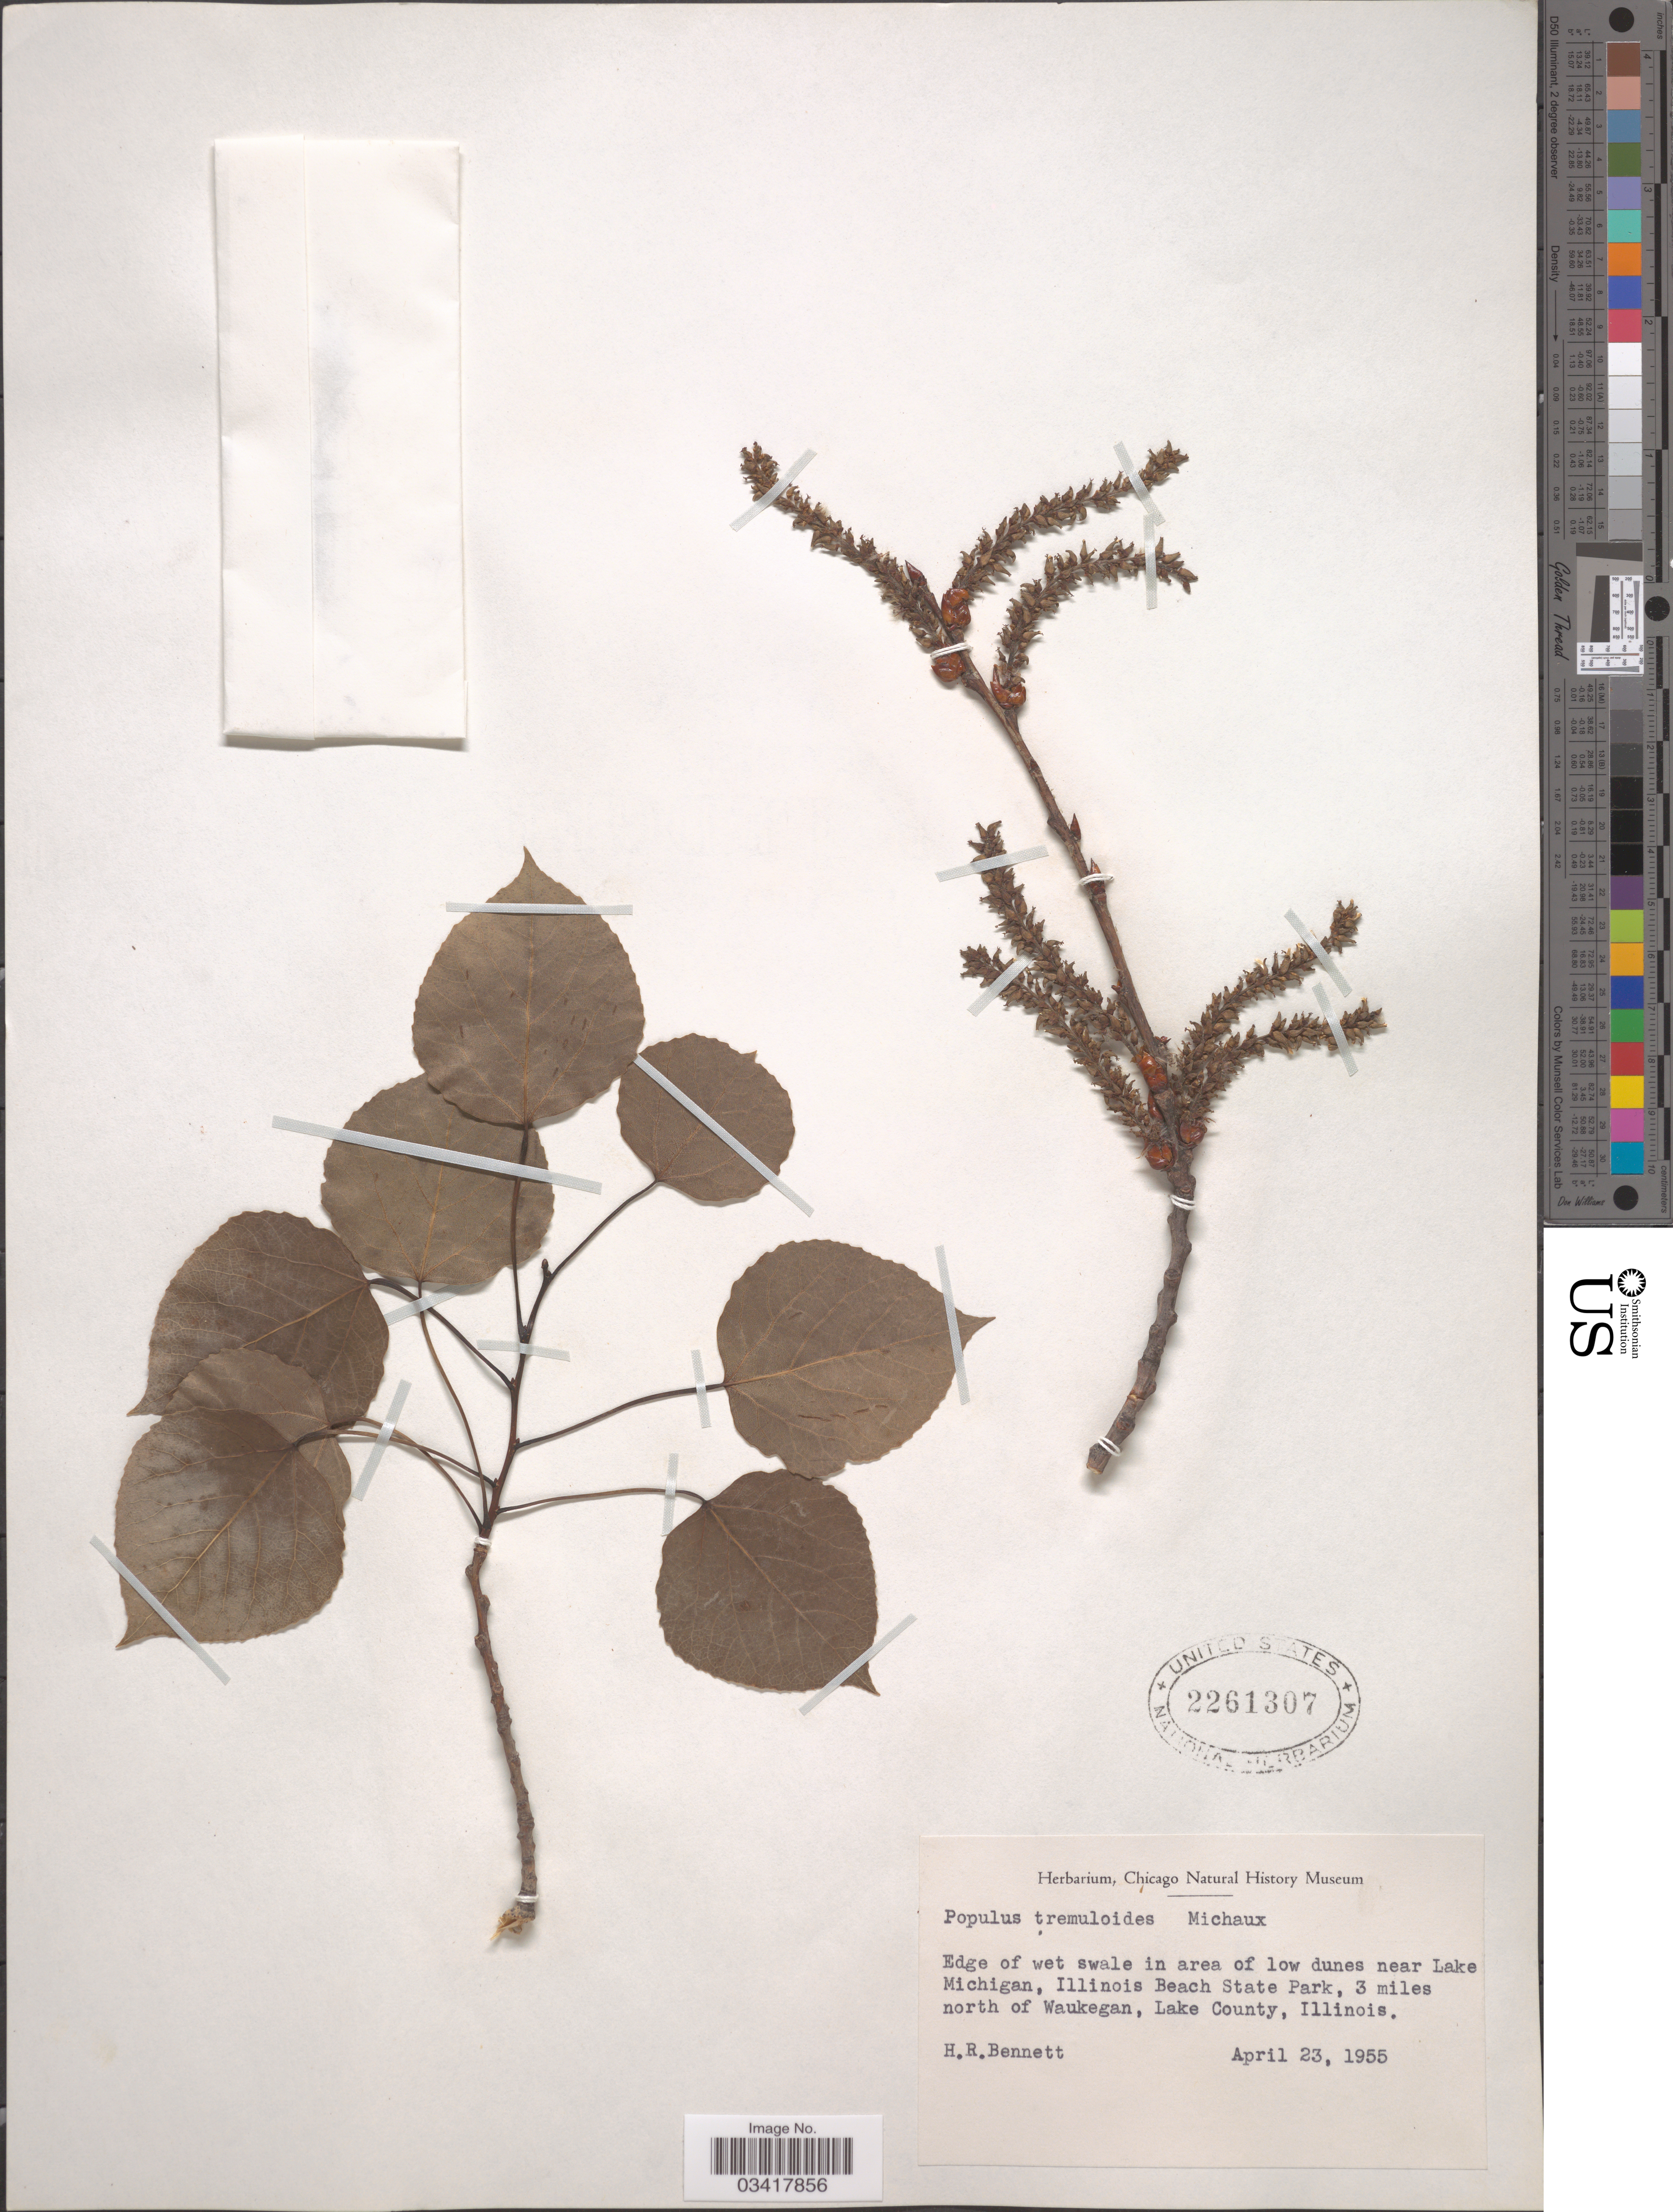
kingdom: Plantae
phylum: Tracheophyta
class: Magnoliopsida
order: Malpighiales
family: Salicaceae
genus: Populus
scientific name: Populus tremuloides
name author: Michx.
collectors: H. R. Bennett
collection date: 1955-04-23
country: United States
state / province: Illinois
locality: Near Lake Michigan, Illinois Beach State Park, 3 miles north of Waukegan, Lake County.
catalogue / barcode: US 2261307